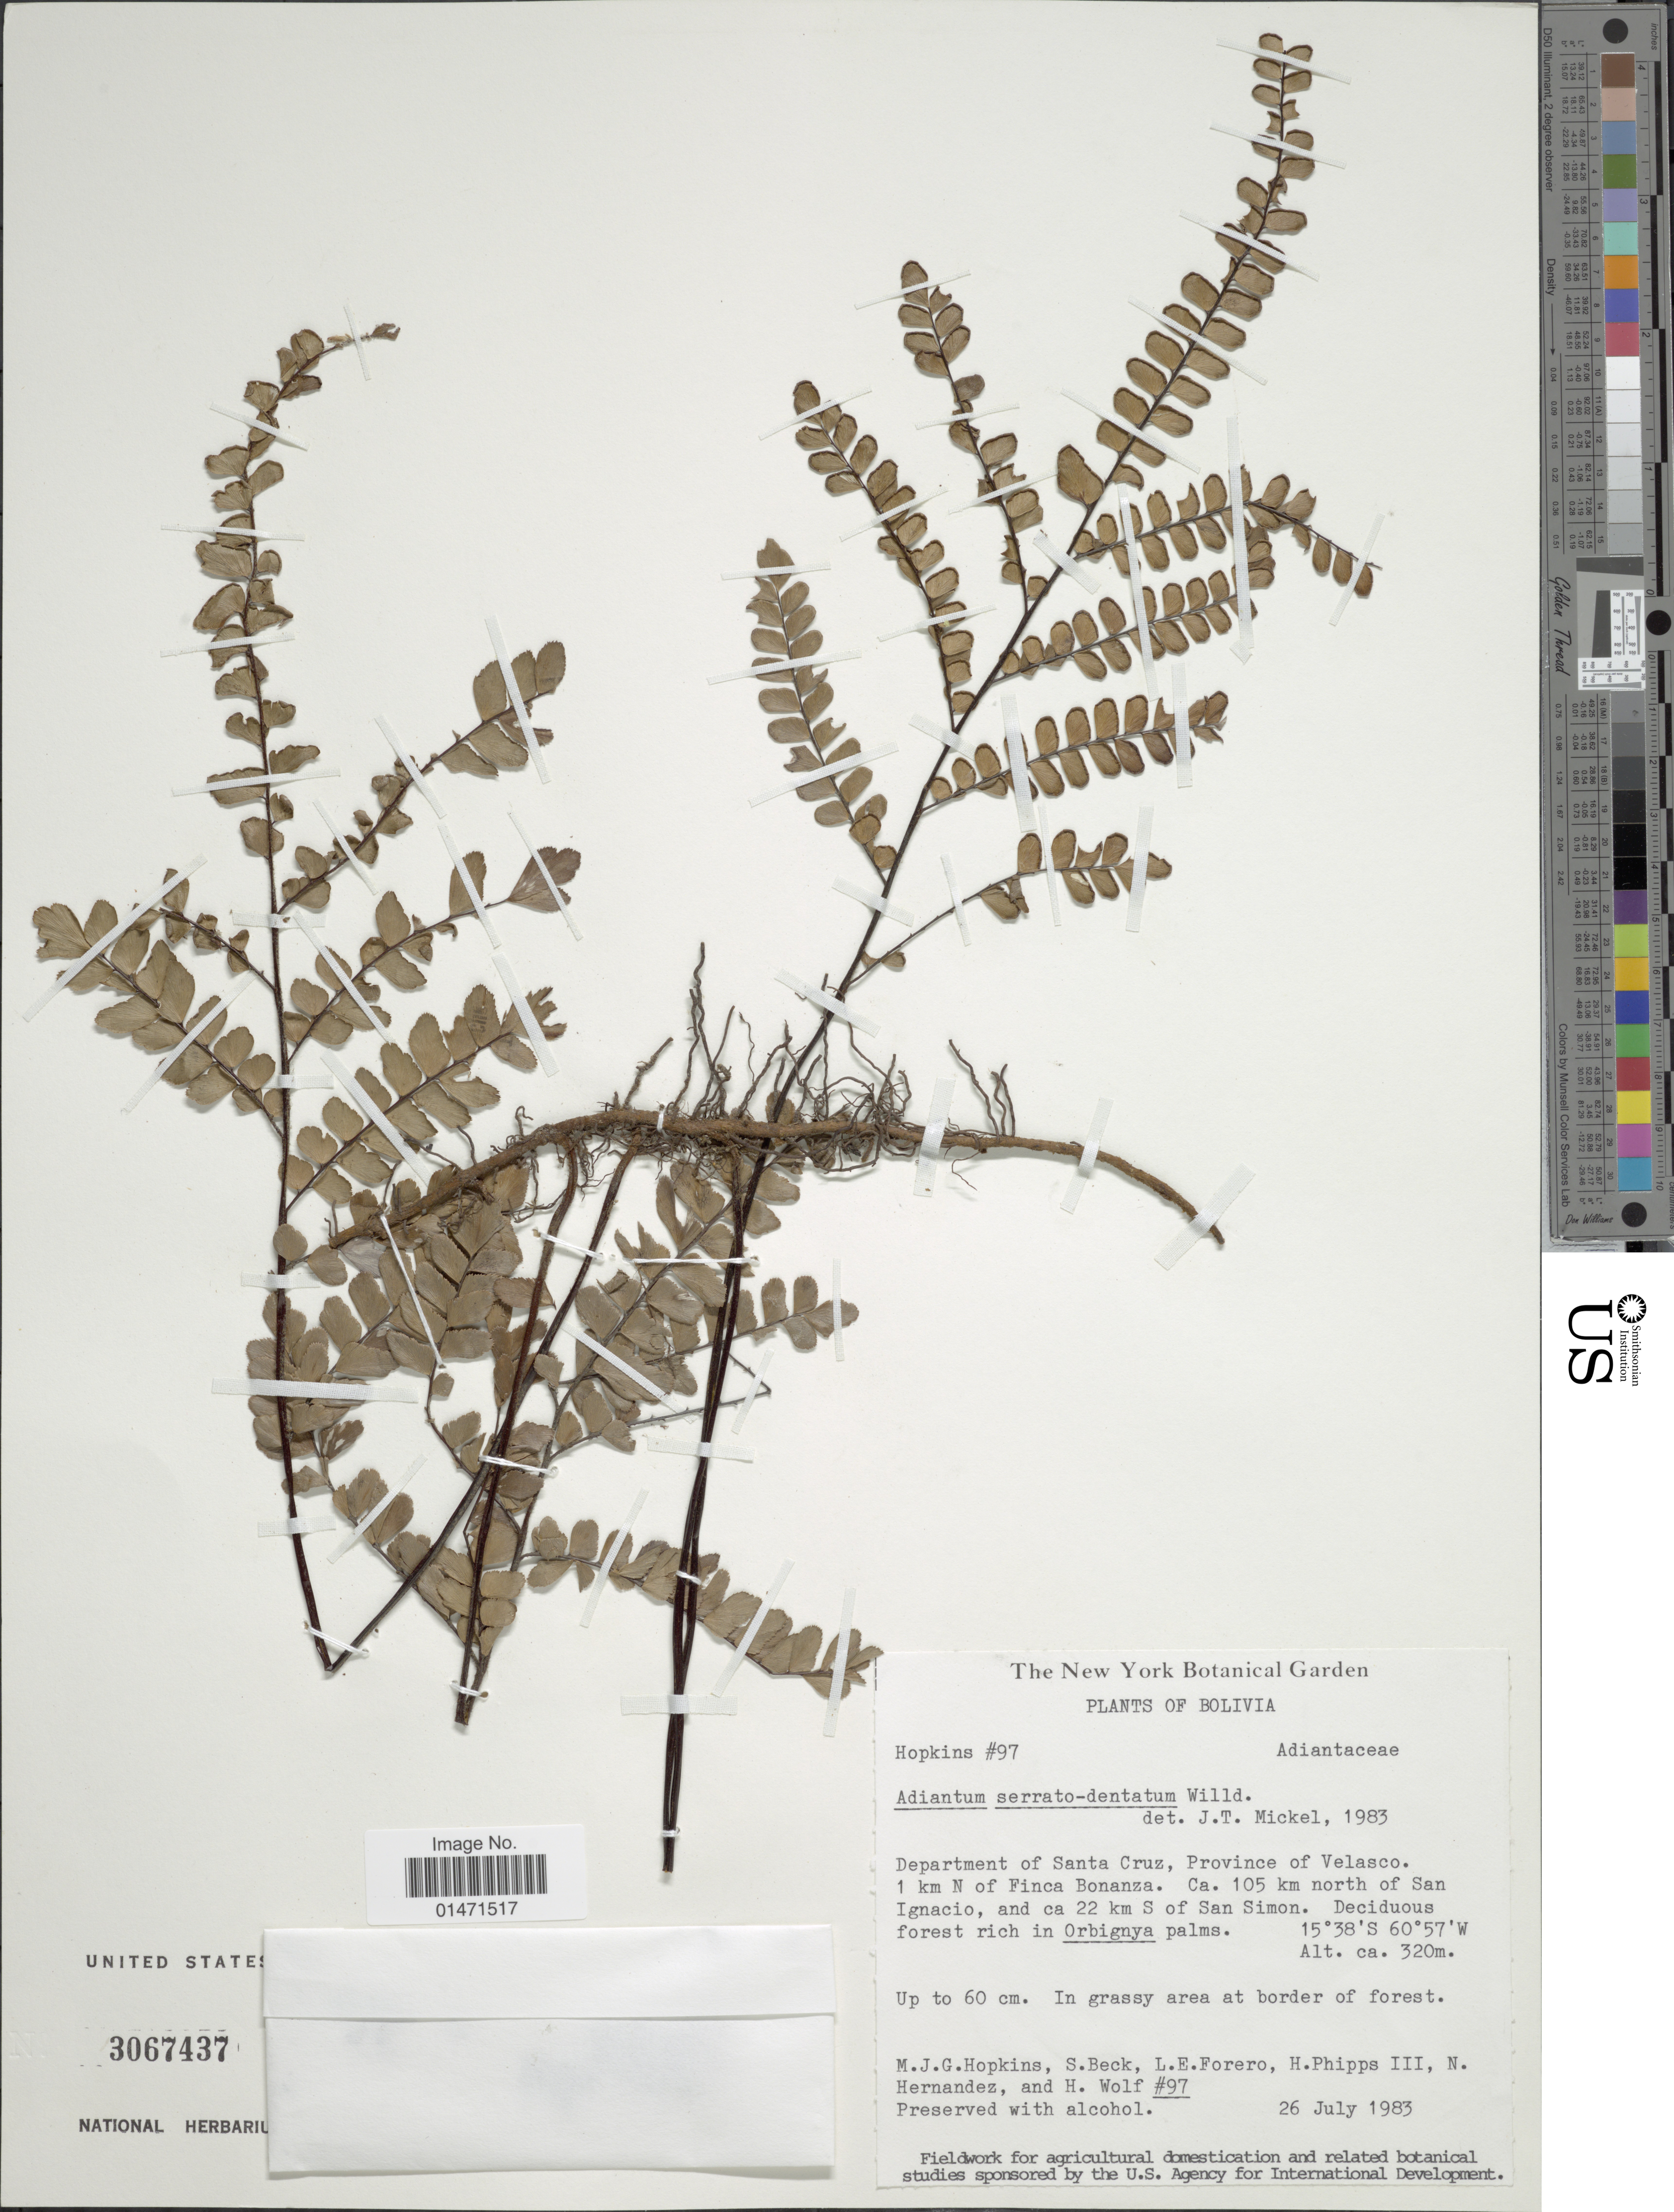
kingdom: Plantae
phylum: Tracheophyta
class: Polypodiopsida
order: Polypodiales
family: Pteridaceae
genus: Adiantum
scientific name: Adiantum serratodentatum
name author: Humb. & Bonpl. ex Willd.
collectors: M. J. G. Hopkins, S. G. Beck, Forero, L., H. Phipps & et al.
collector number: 97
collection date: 1983-07-26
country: Bolivia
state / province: Santa Cruz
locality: Province of Velasco. 1 km N of Finca Bonanza. Ca. 105 km north of SanIgnacio, and ca 22 km S of San Simon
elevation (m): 320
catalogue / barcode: US 3067437